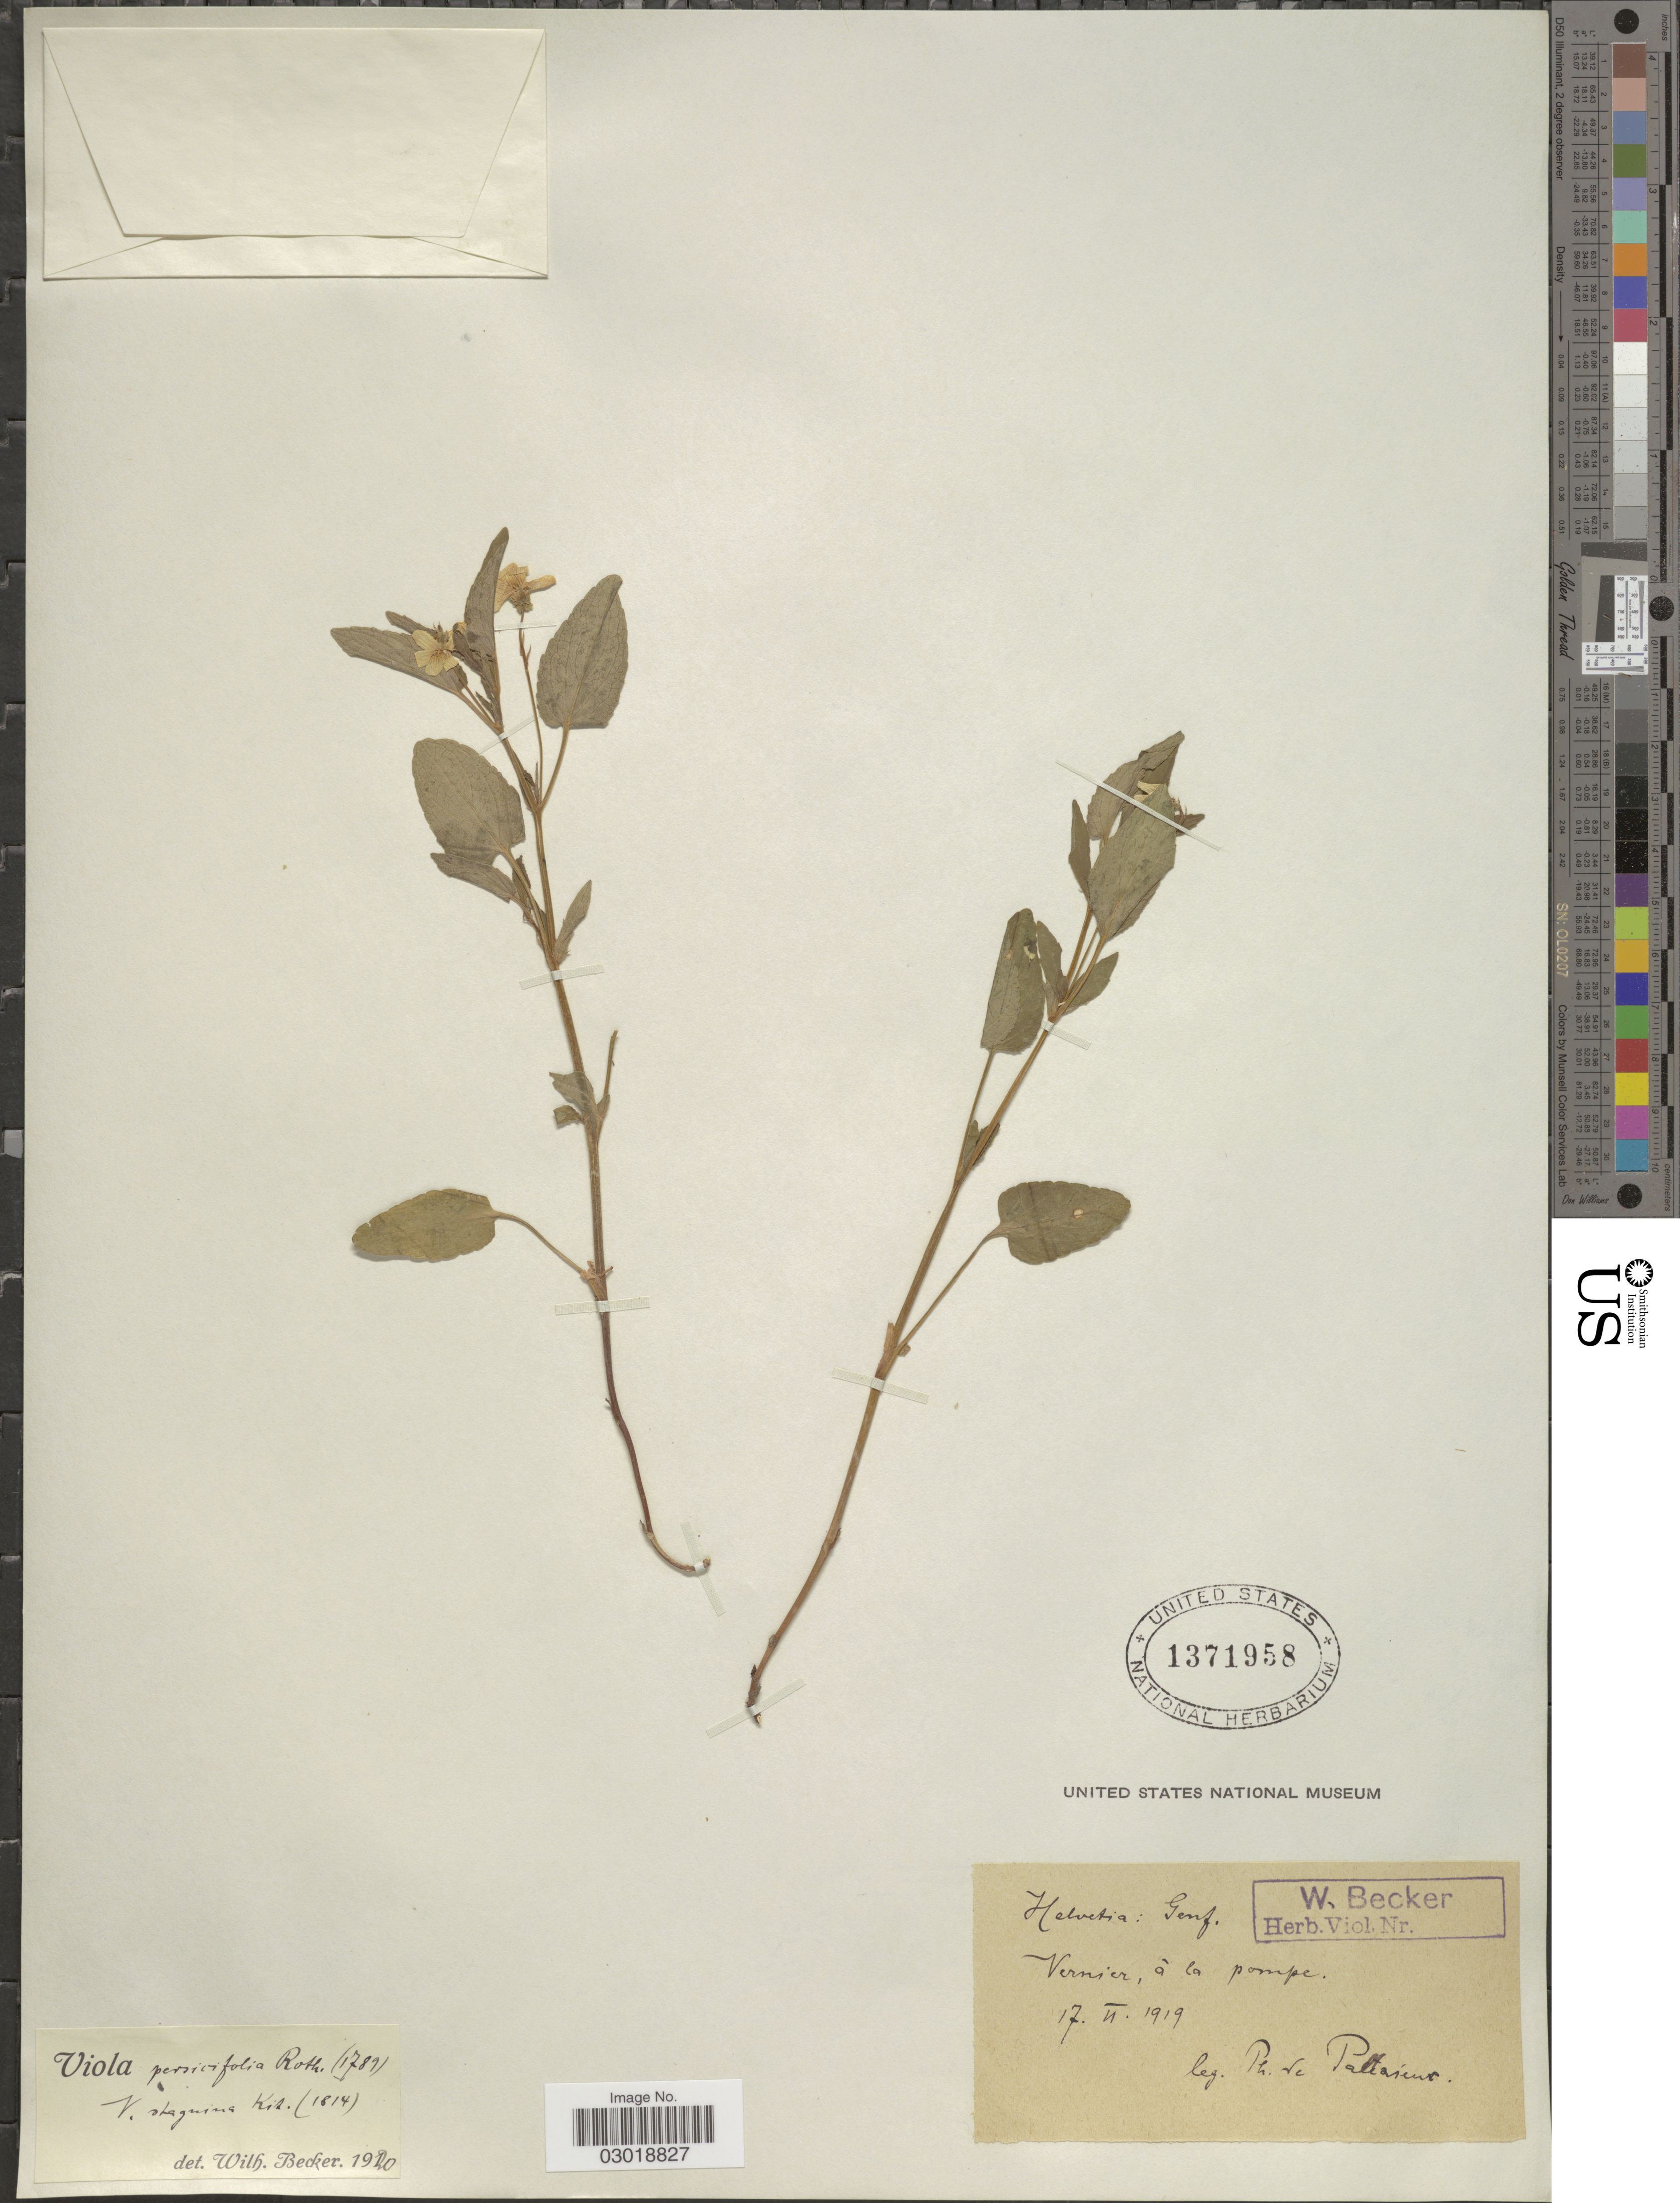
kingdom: Plantae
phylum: Tracheophyta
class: Magnoliopsida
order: Malpighiales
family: Violaceae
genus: Viola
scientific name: Viola persicifolia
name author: Schreb.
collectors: P. Palézieux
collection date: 1919-11-17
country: Switzerland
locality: Helvetia: Genf., Vernier, á la pompe.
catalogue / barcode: US 1371958